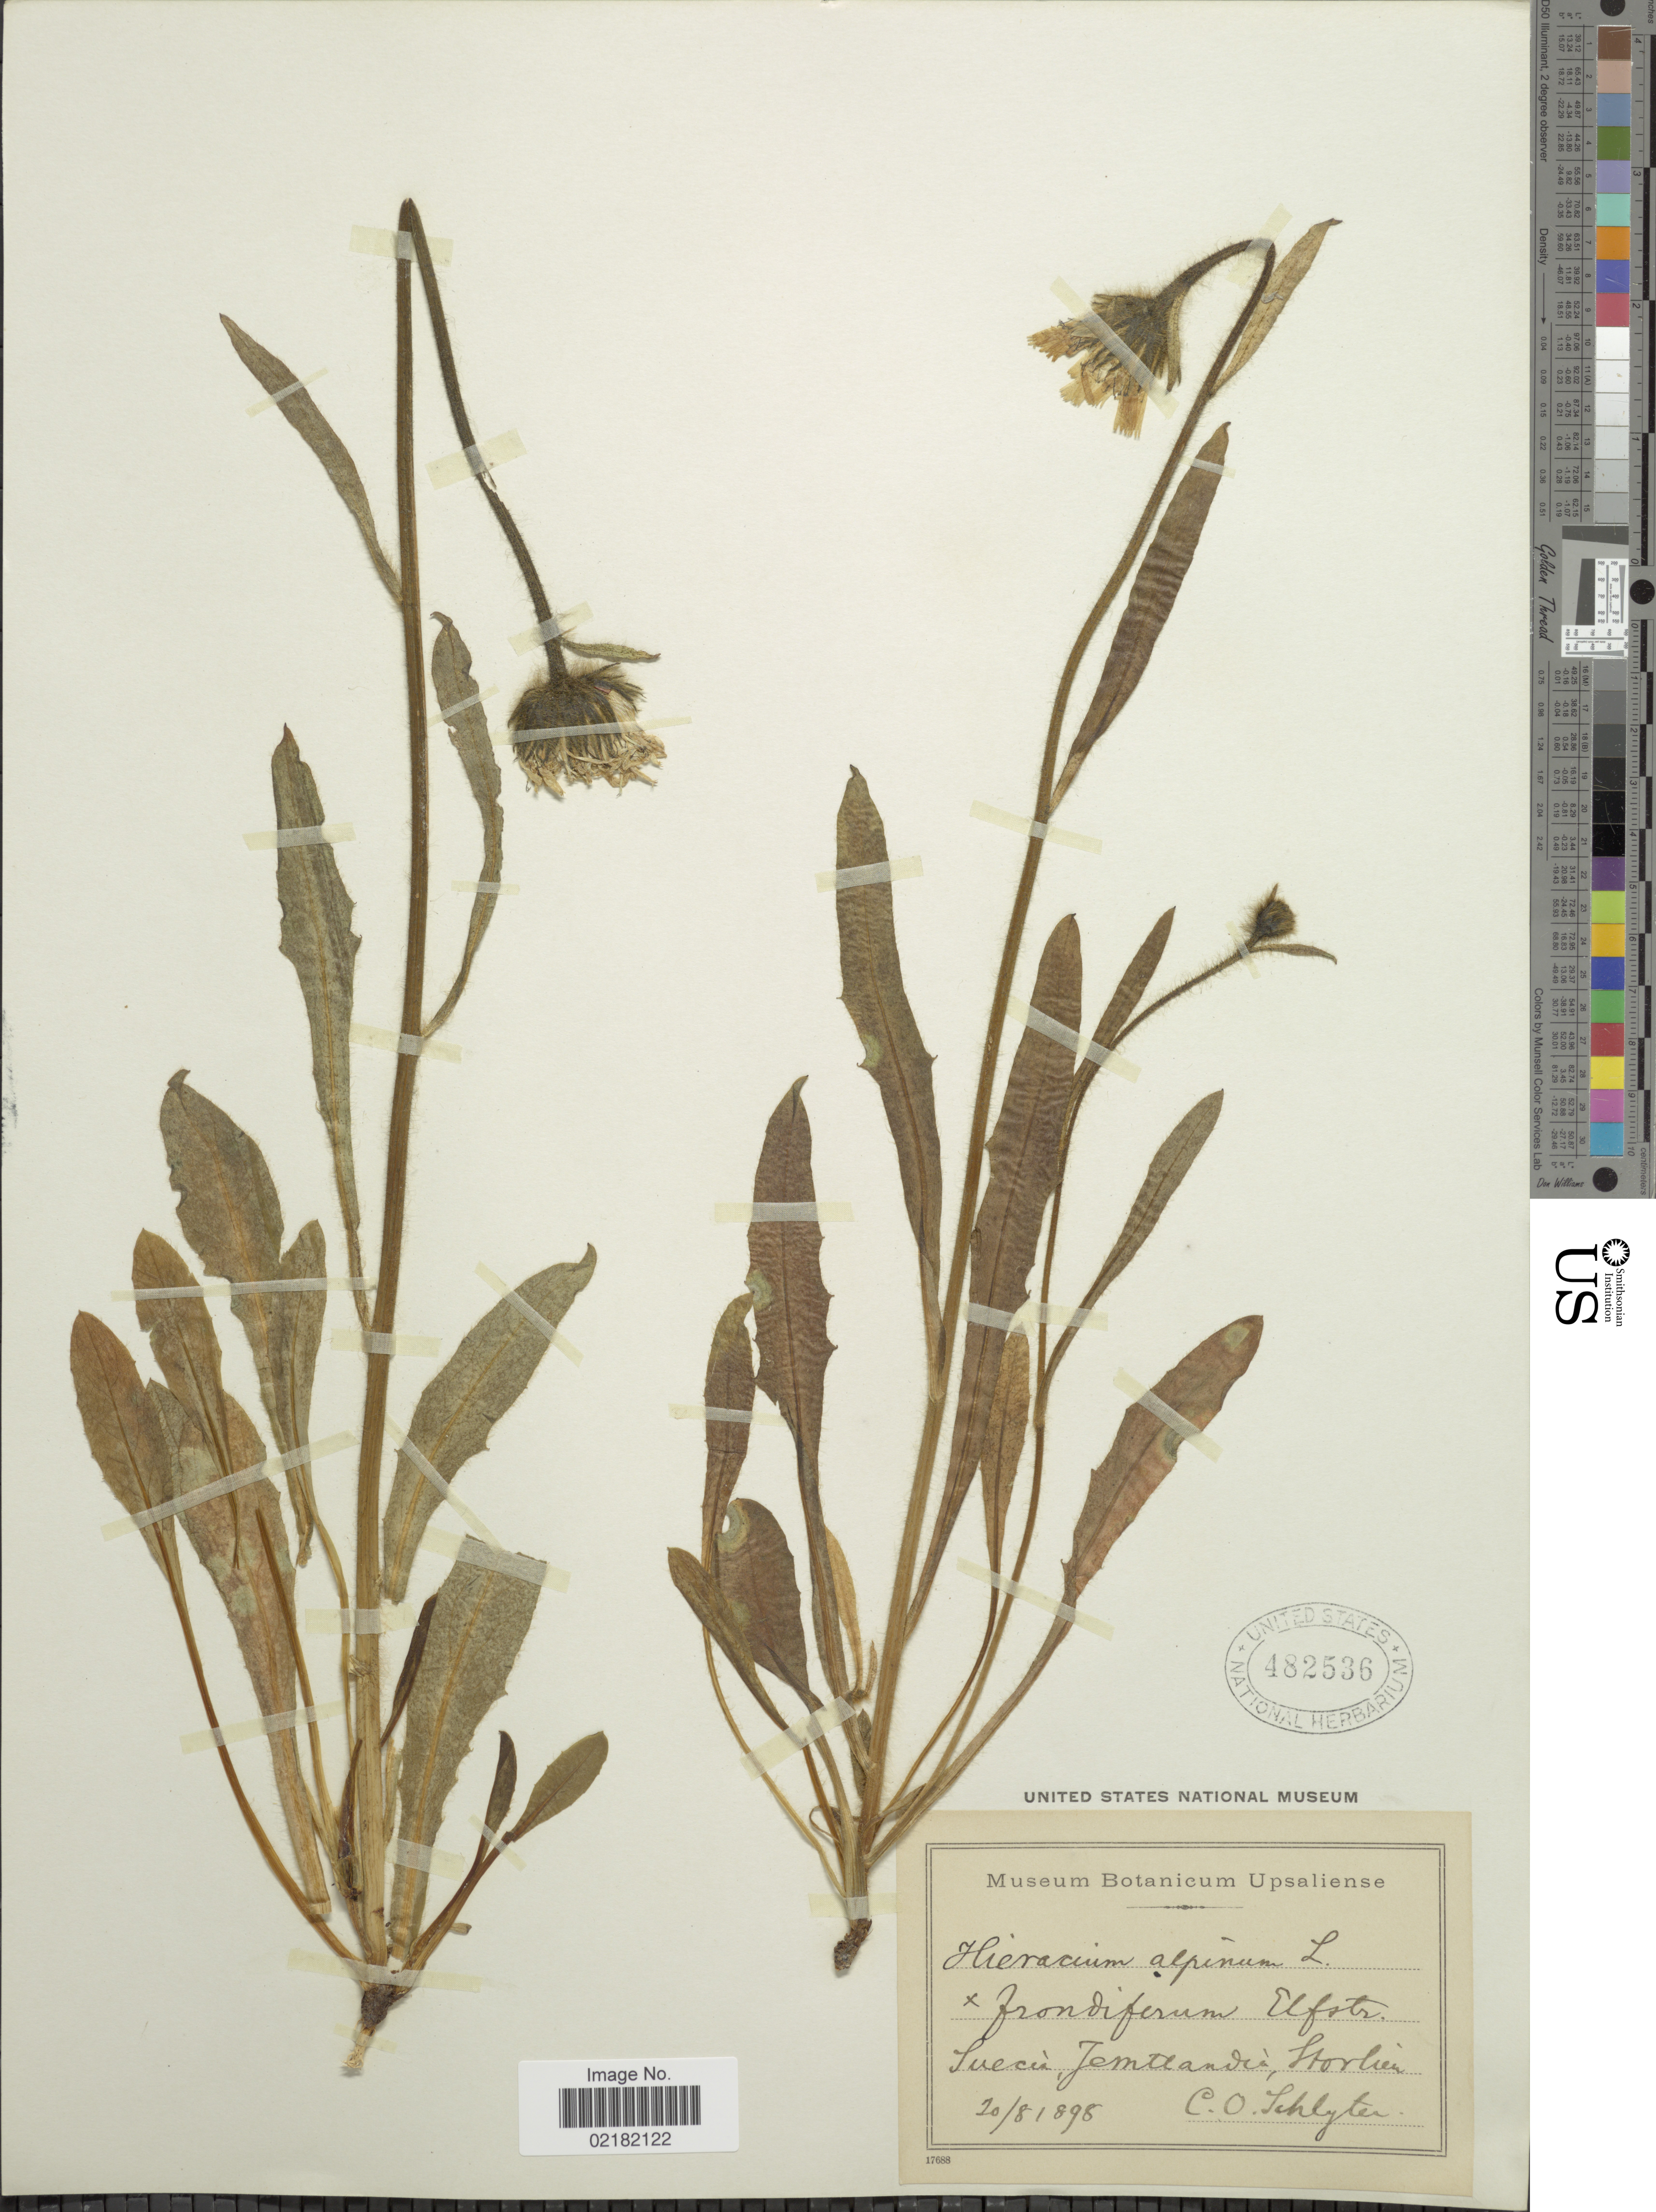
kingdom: Plantae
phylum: Tracheophyta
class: Magnoliopsida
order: Asterales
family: Asteraceae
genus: Hieracium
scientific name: Hieracium alpinum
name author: L.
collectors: C. Schlyter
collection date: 1898-08-20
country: Sweden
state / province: Jämtland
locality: Suecia, Jemtlandia, Storlien.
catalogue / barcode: US 482536